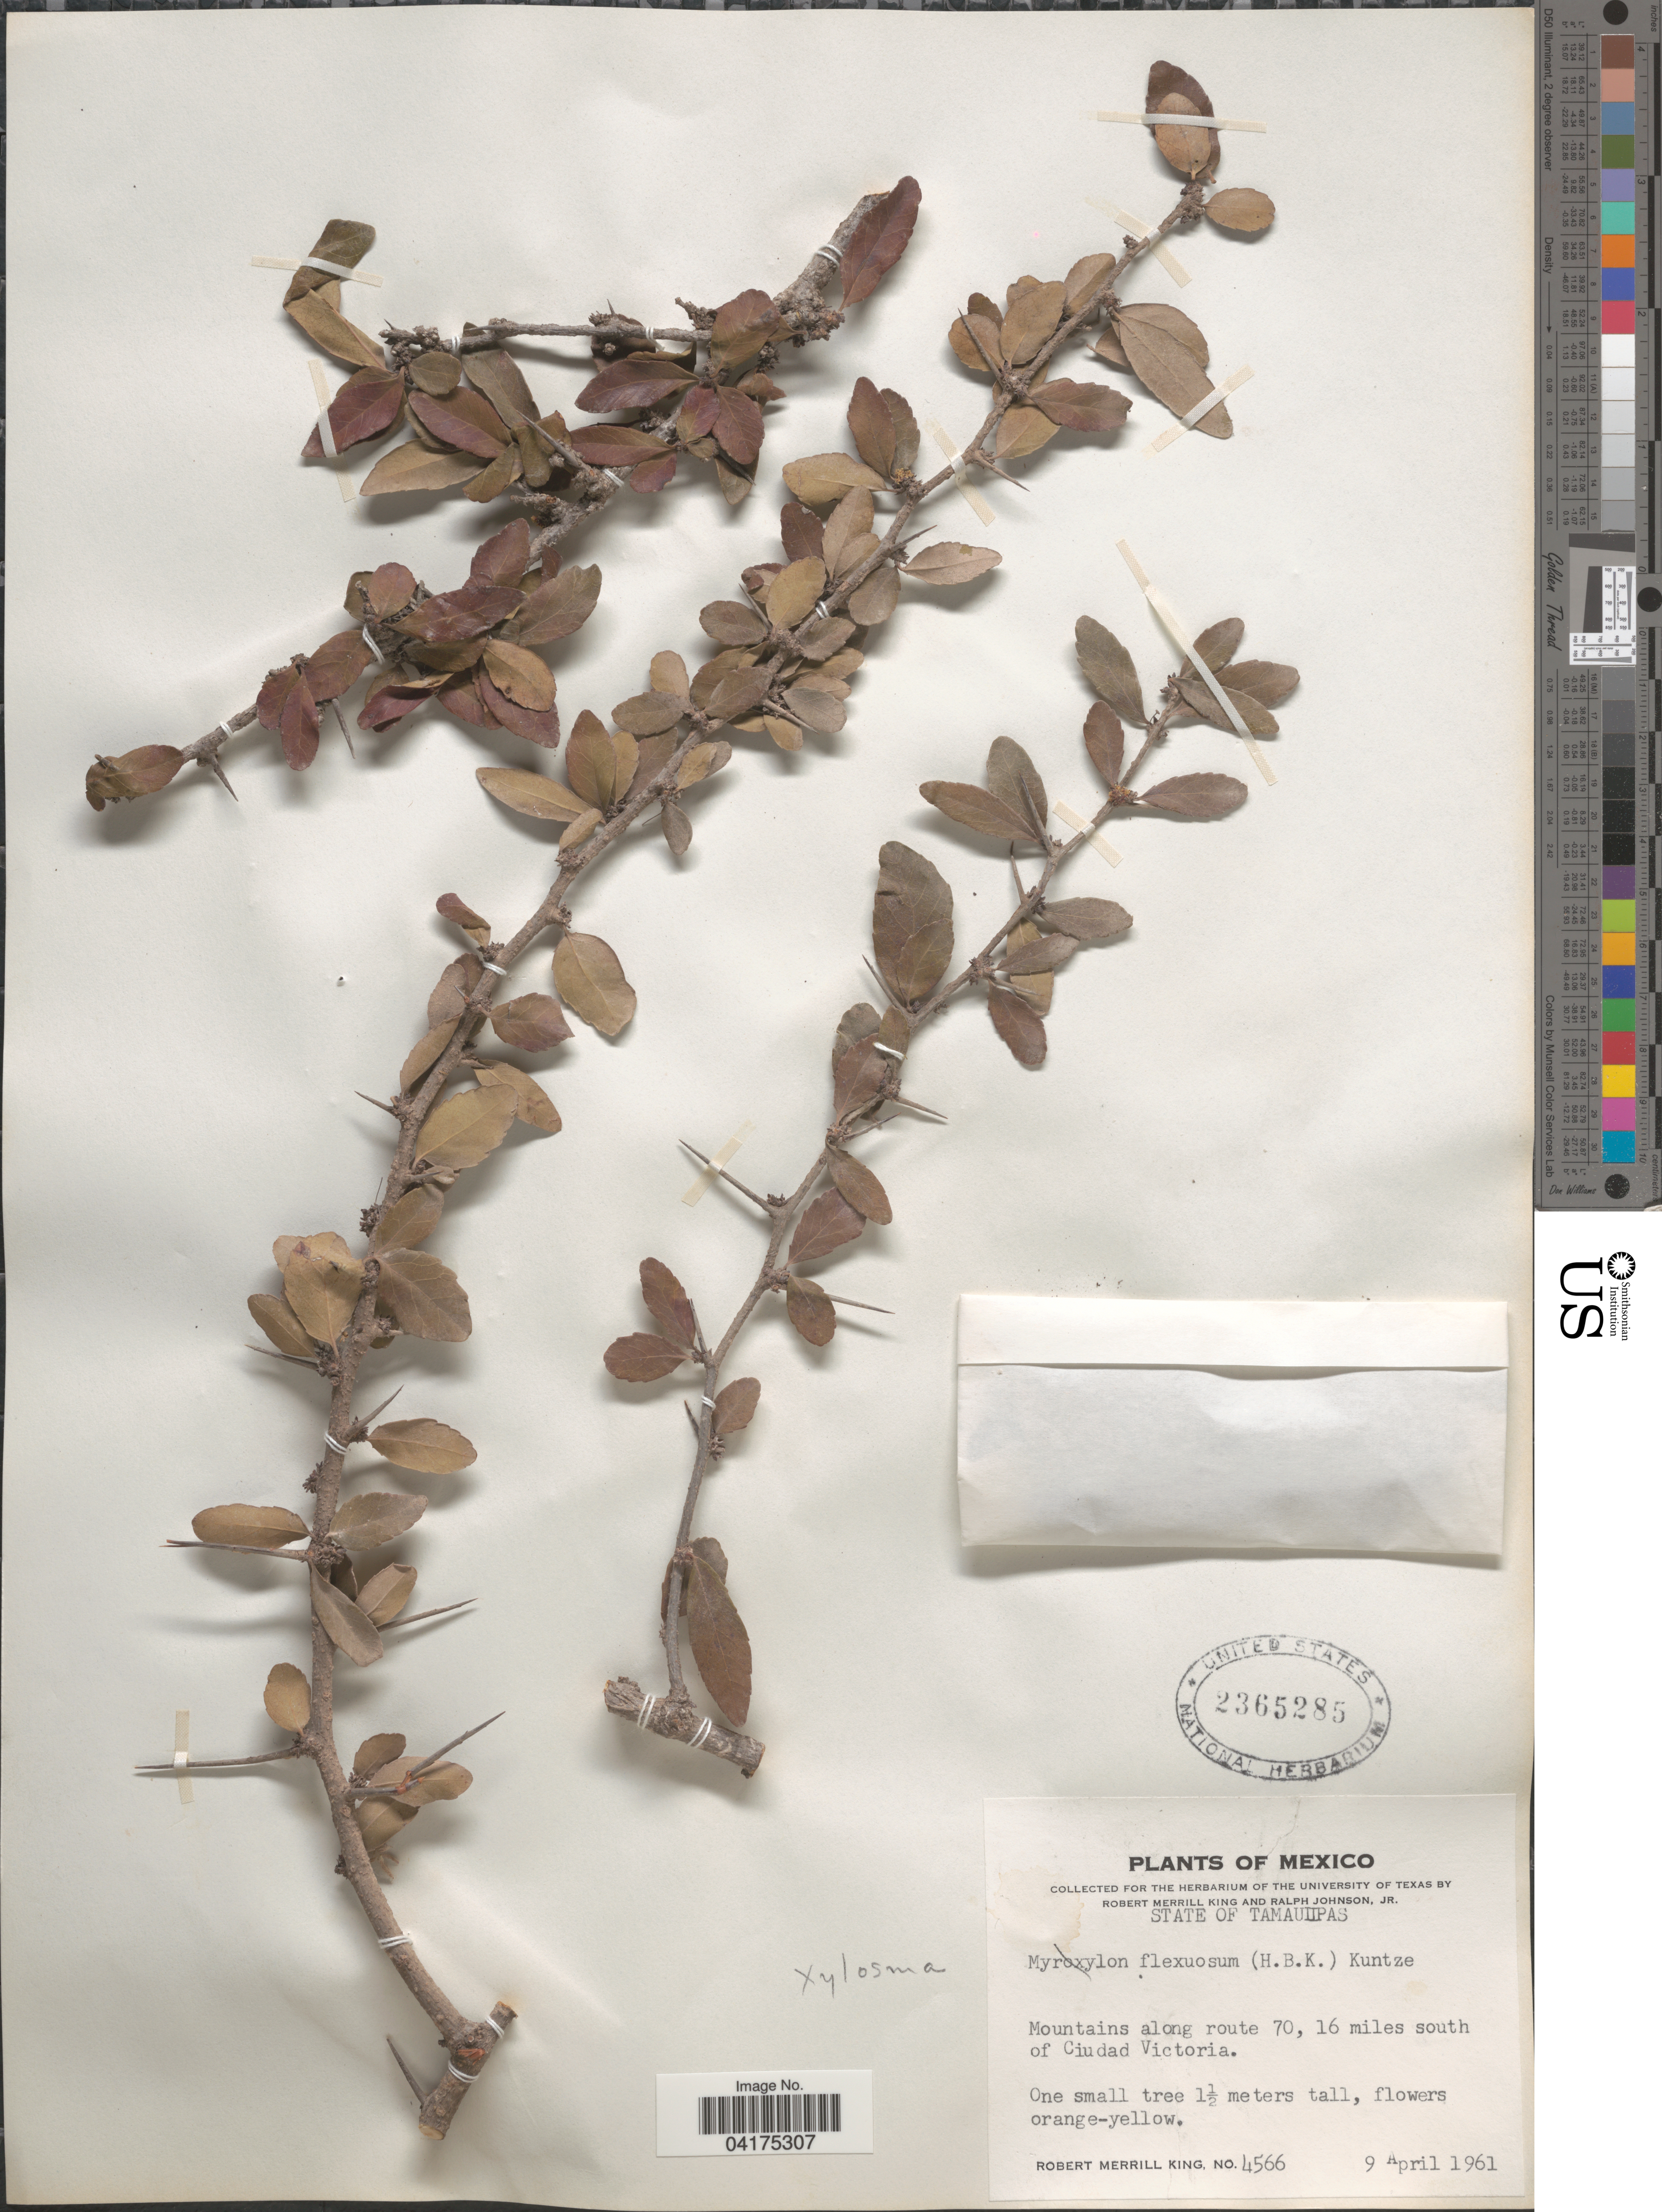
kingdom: Plantae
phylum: Tracheophyta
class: Magnoliopsida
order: Malpighiales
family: Salicaceae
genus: Xylosma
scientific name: Xylosma flexuosa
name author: (Kunth) Hemsl.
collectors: R. M. King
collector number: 4566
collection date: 1961-04-09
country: Mexico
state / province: Tamaulipas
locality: Mountains along route 70, 16 miles south of Ciudad Victoria.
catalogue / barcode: US 2365285